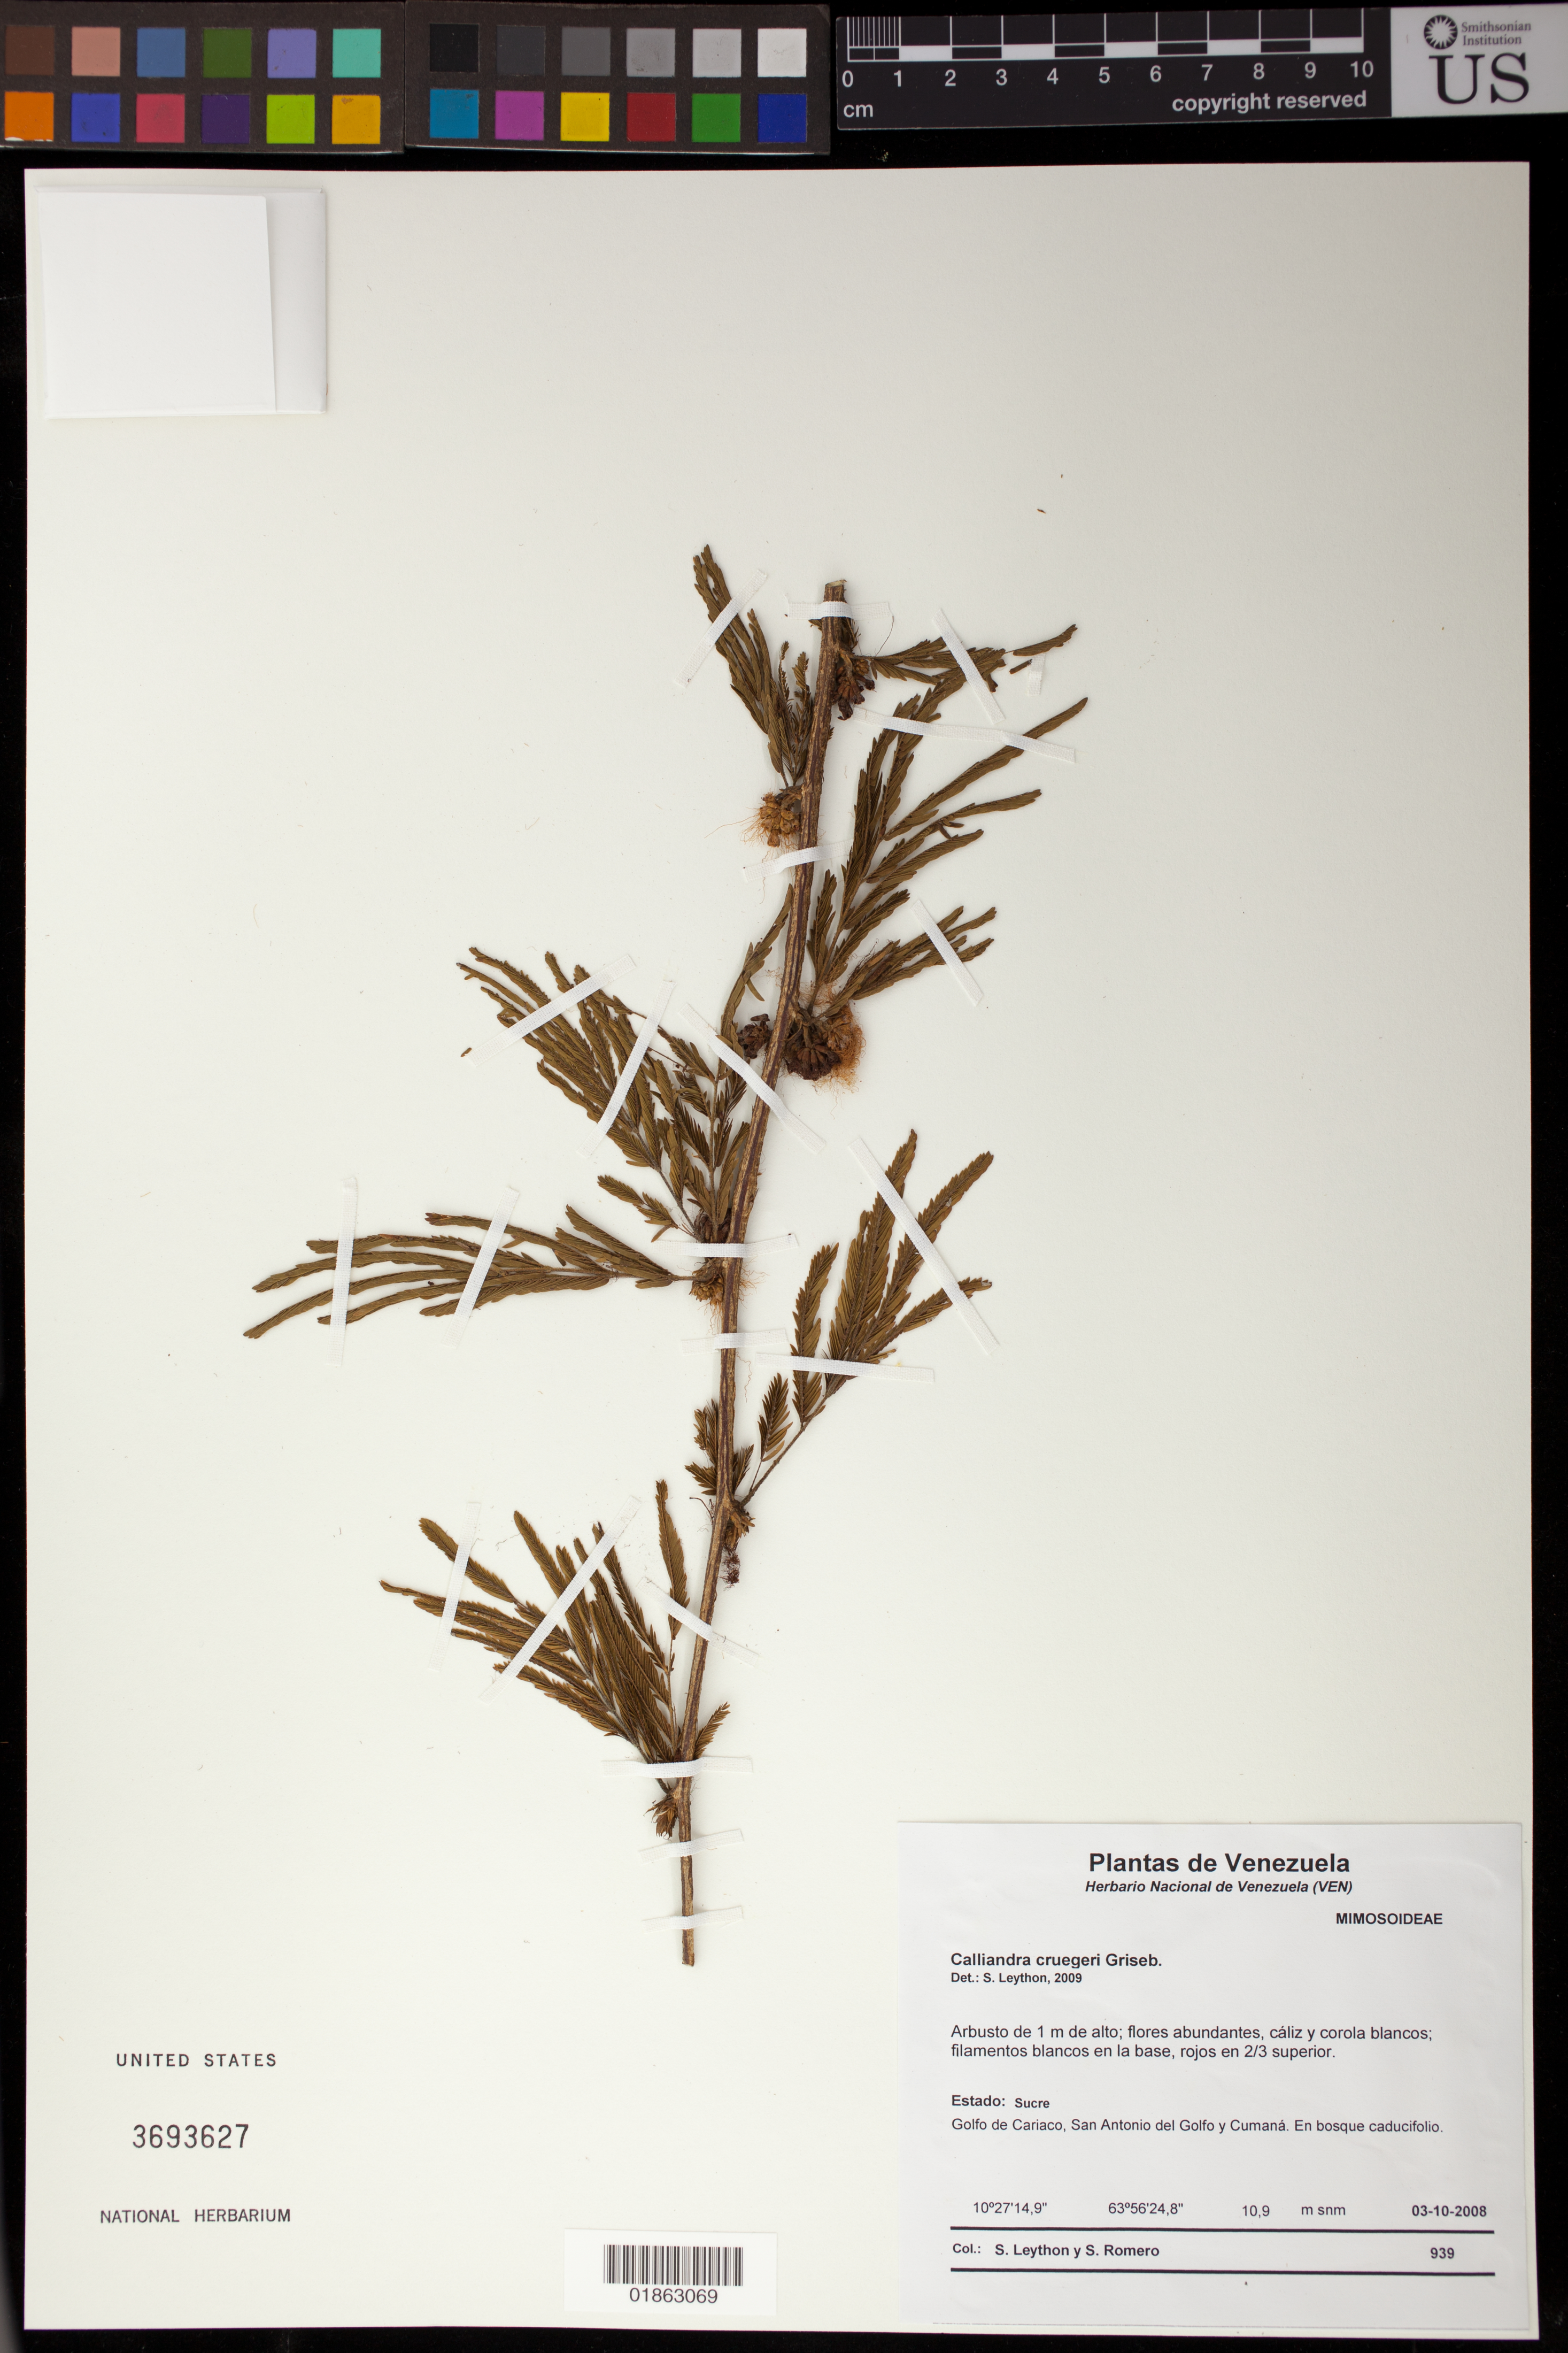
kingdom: Plantae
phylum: Tracheophyta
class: Magnoliopsida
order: Fabales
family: Fabaceae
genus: Calliandra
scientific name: Calliandra cruegeri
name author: Griseb.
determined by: Leython, S.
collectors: S. Leython & S. Romero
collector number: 939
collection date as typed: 03-10-2008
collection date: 2008-10-03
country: Venezuela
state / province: Sucre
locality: Golfo de Cariaco, San Antonio del Golfo y Cumana. En bosque caducifolio.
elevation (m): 10.9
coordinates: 10 27 14.9 N, 63 56 24.8 W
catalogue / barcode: US 3693627